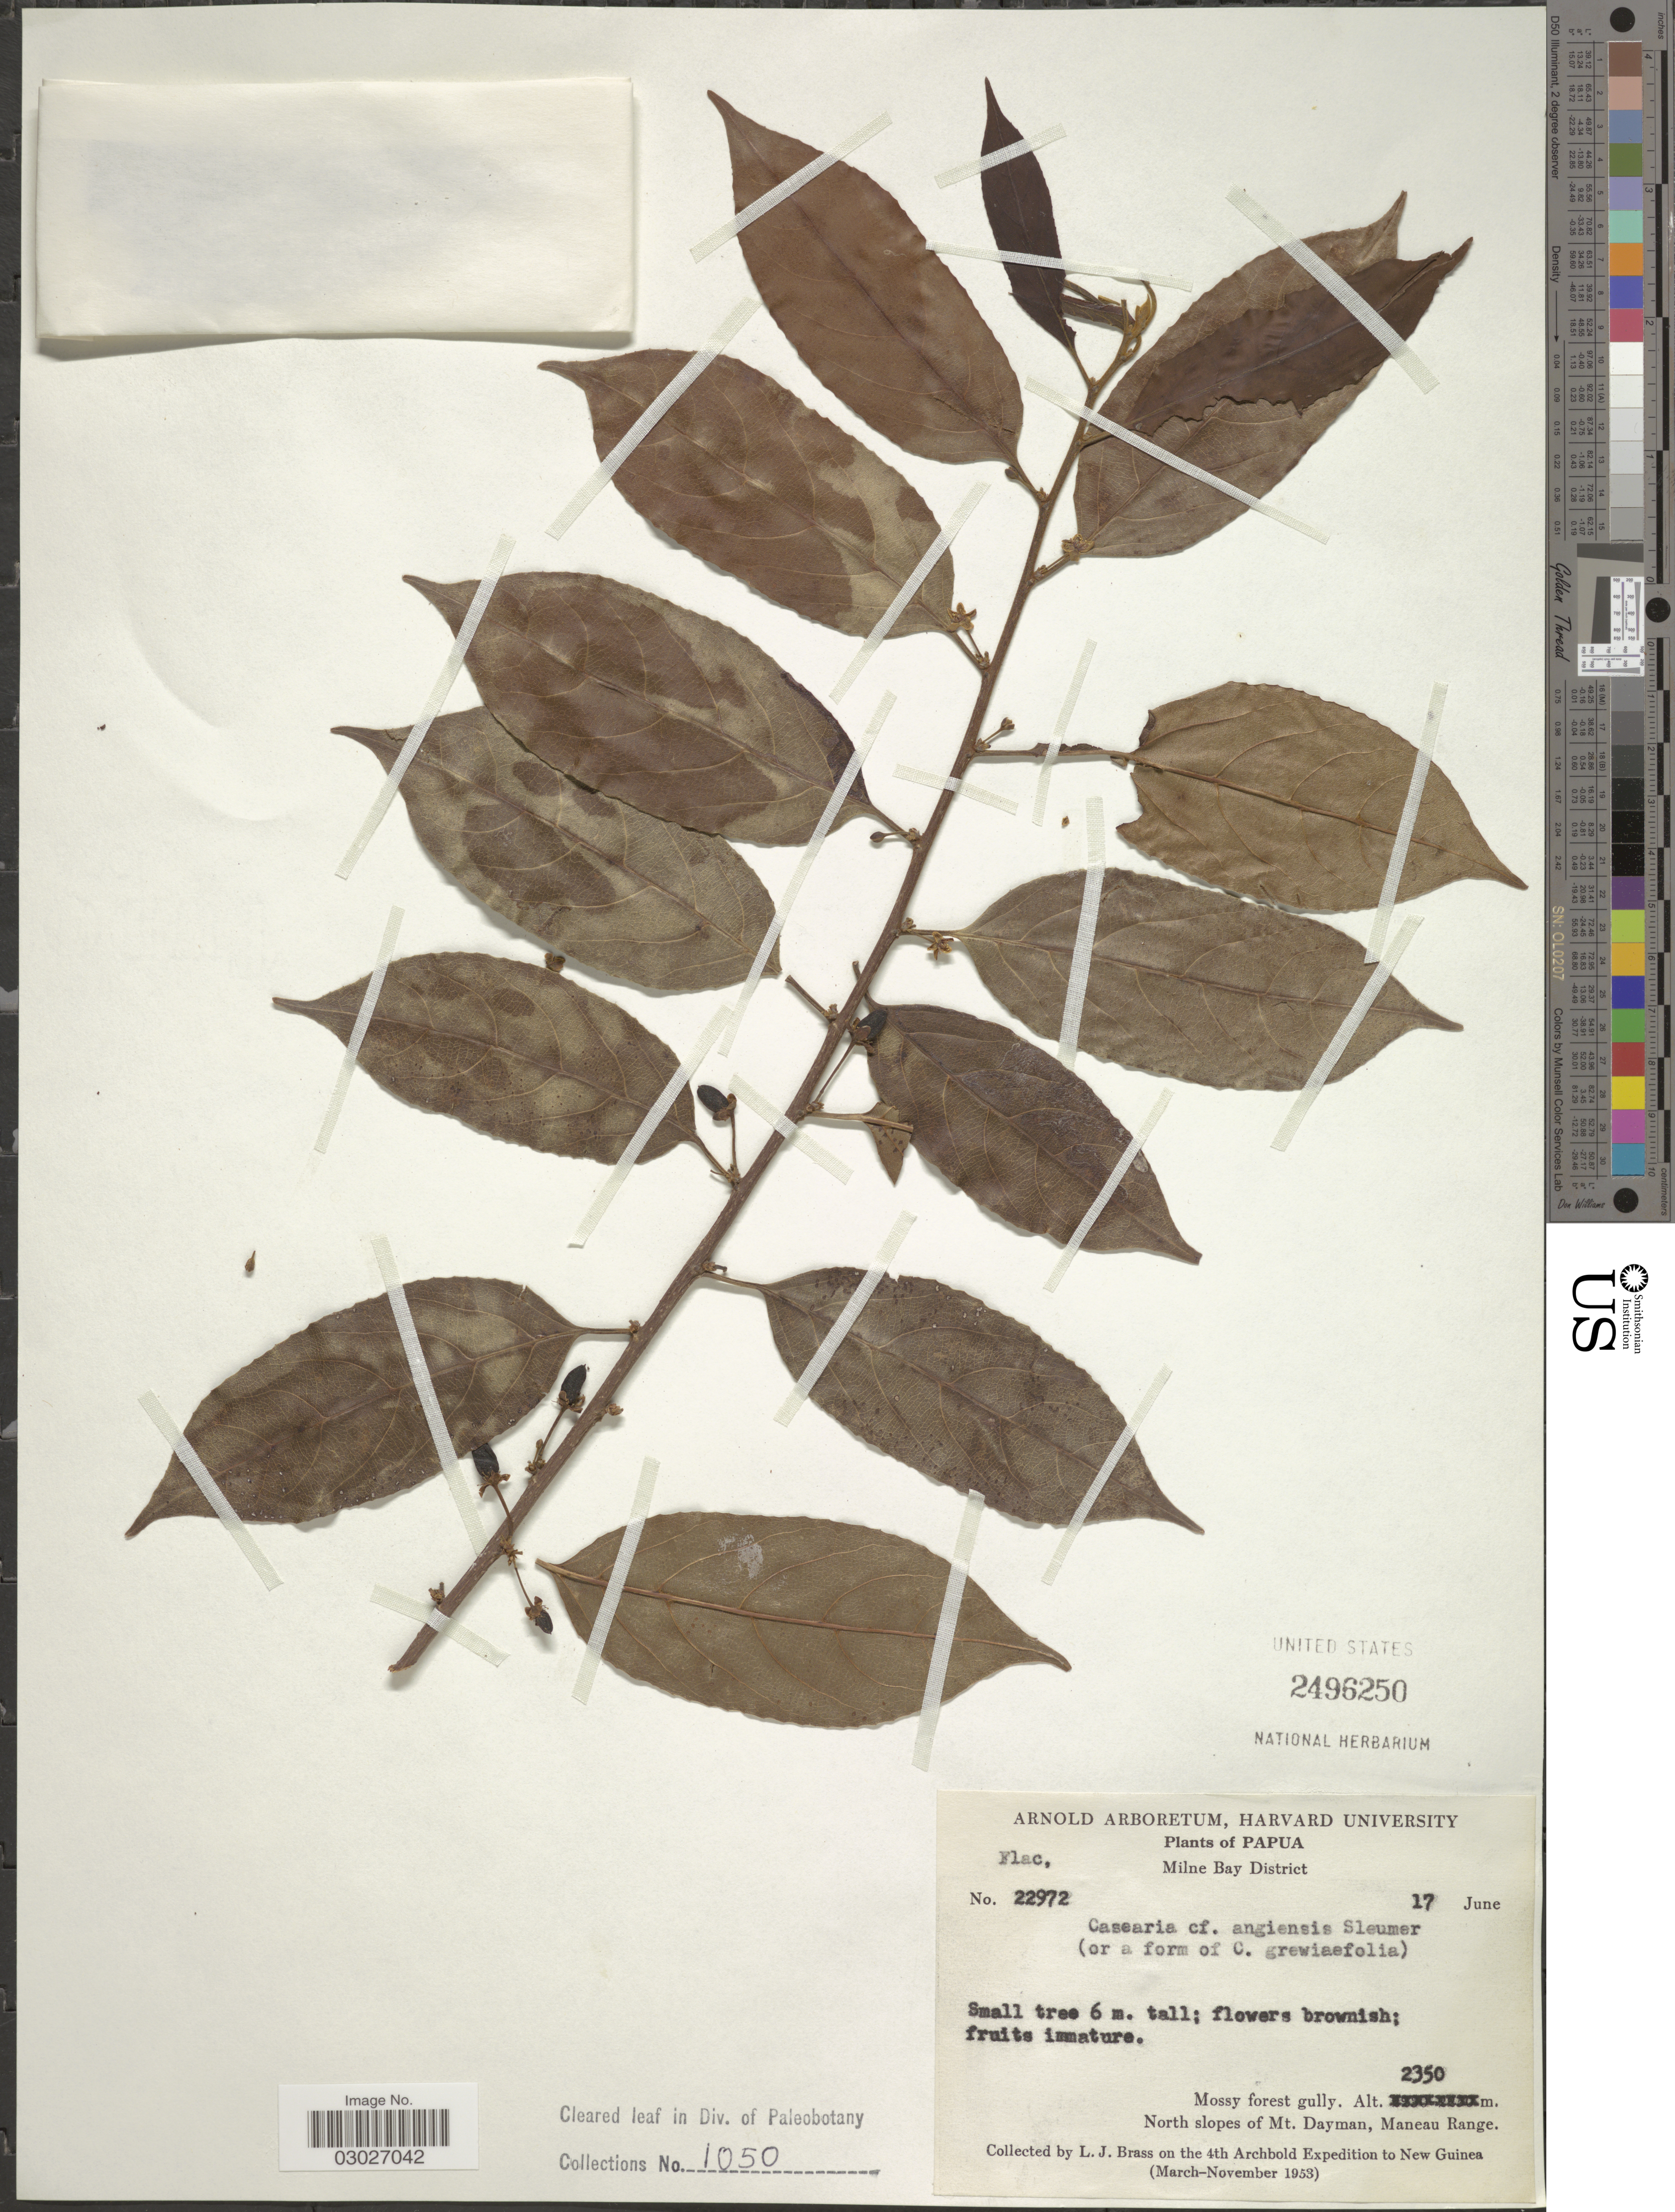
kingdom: Plantae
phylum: Tracheophyta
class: Magnoliopsida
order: Malpighiales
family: Salicaceae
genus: Casearia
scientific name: Casearia angiensis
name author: Sleumer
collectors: L. J. Brass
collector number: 22972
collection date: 1953-06-17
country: Papua New Guinea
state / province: Milne Bay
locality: New Guinea. Milne Bay District. North slopes of Mt. Dayman, Maneau Range.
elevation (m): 2350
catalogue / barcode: US 2496250